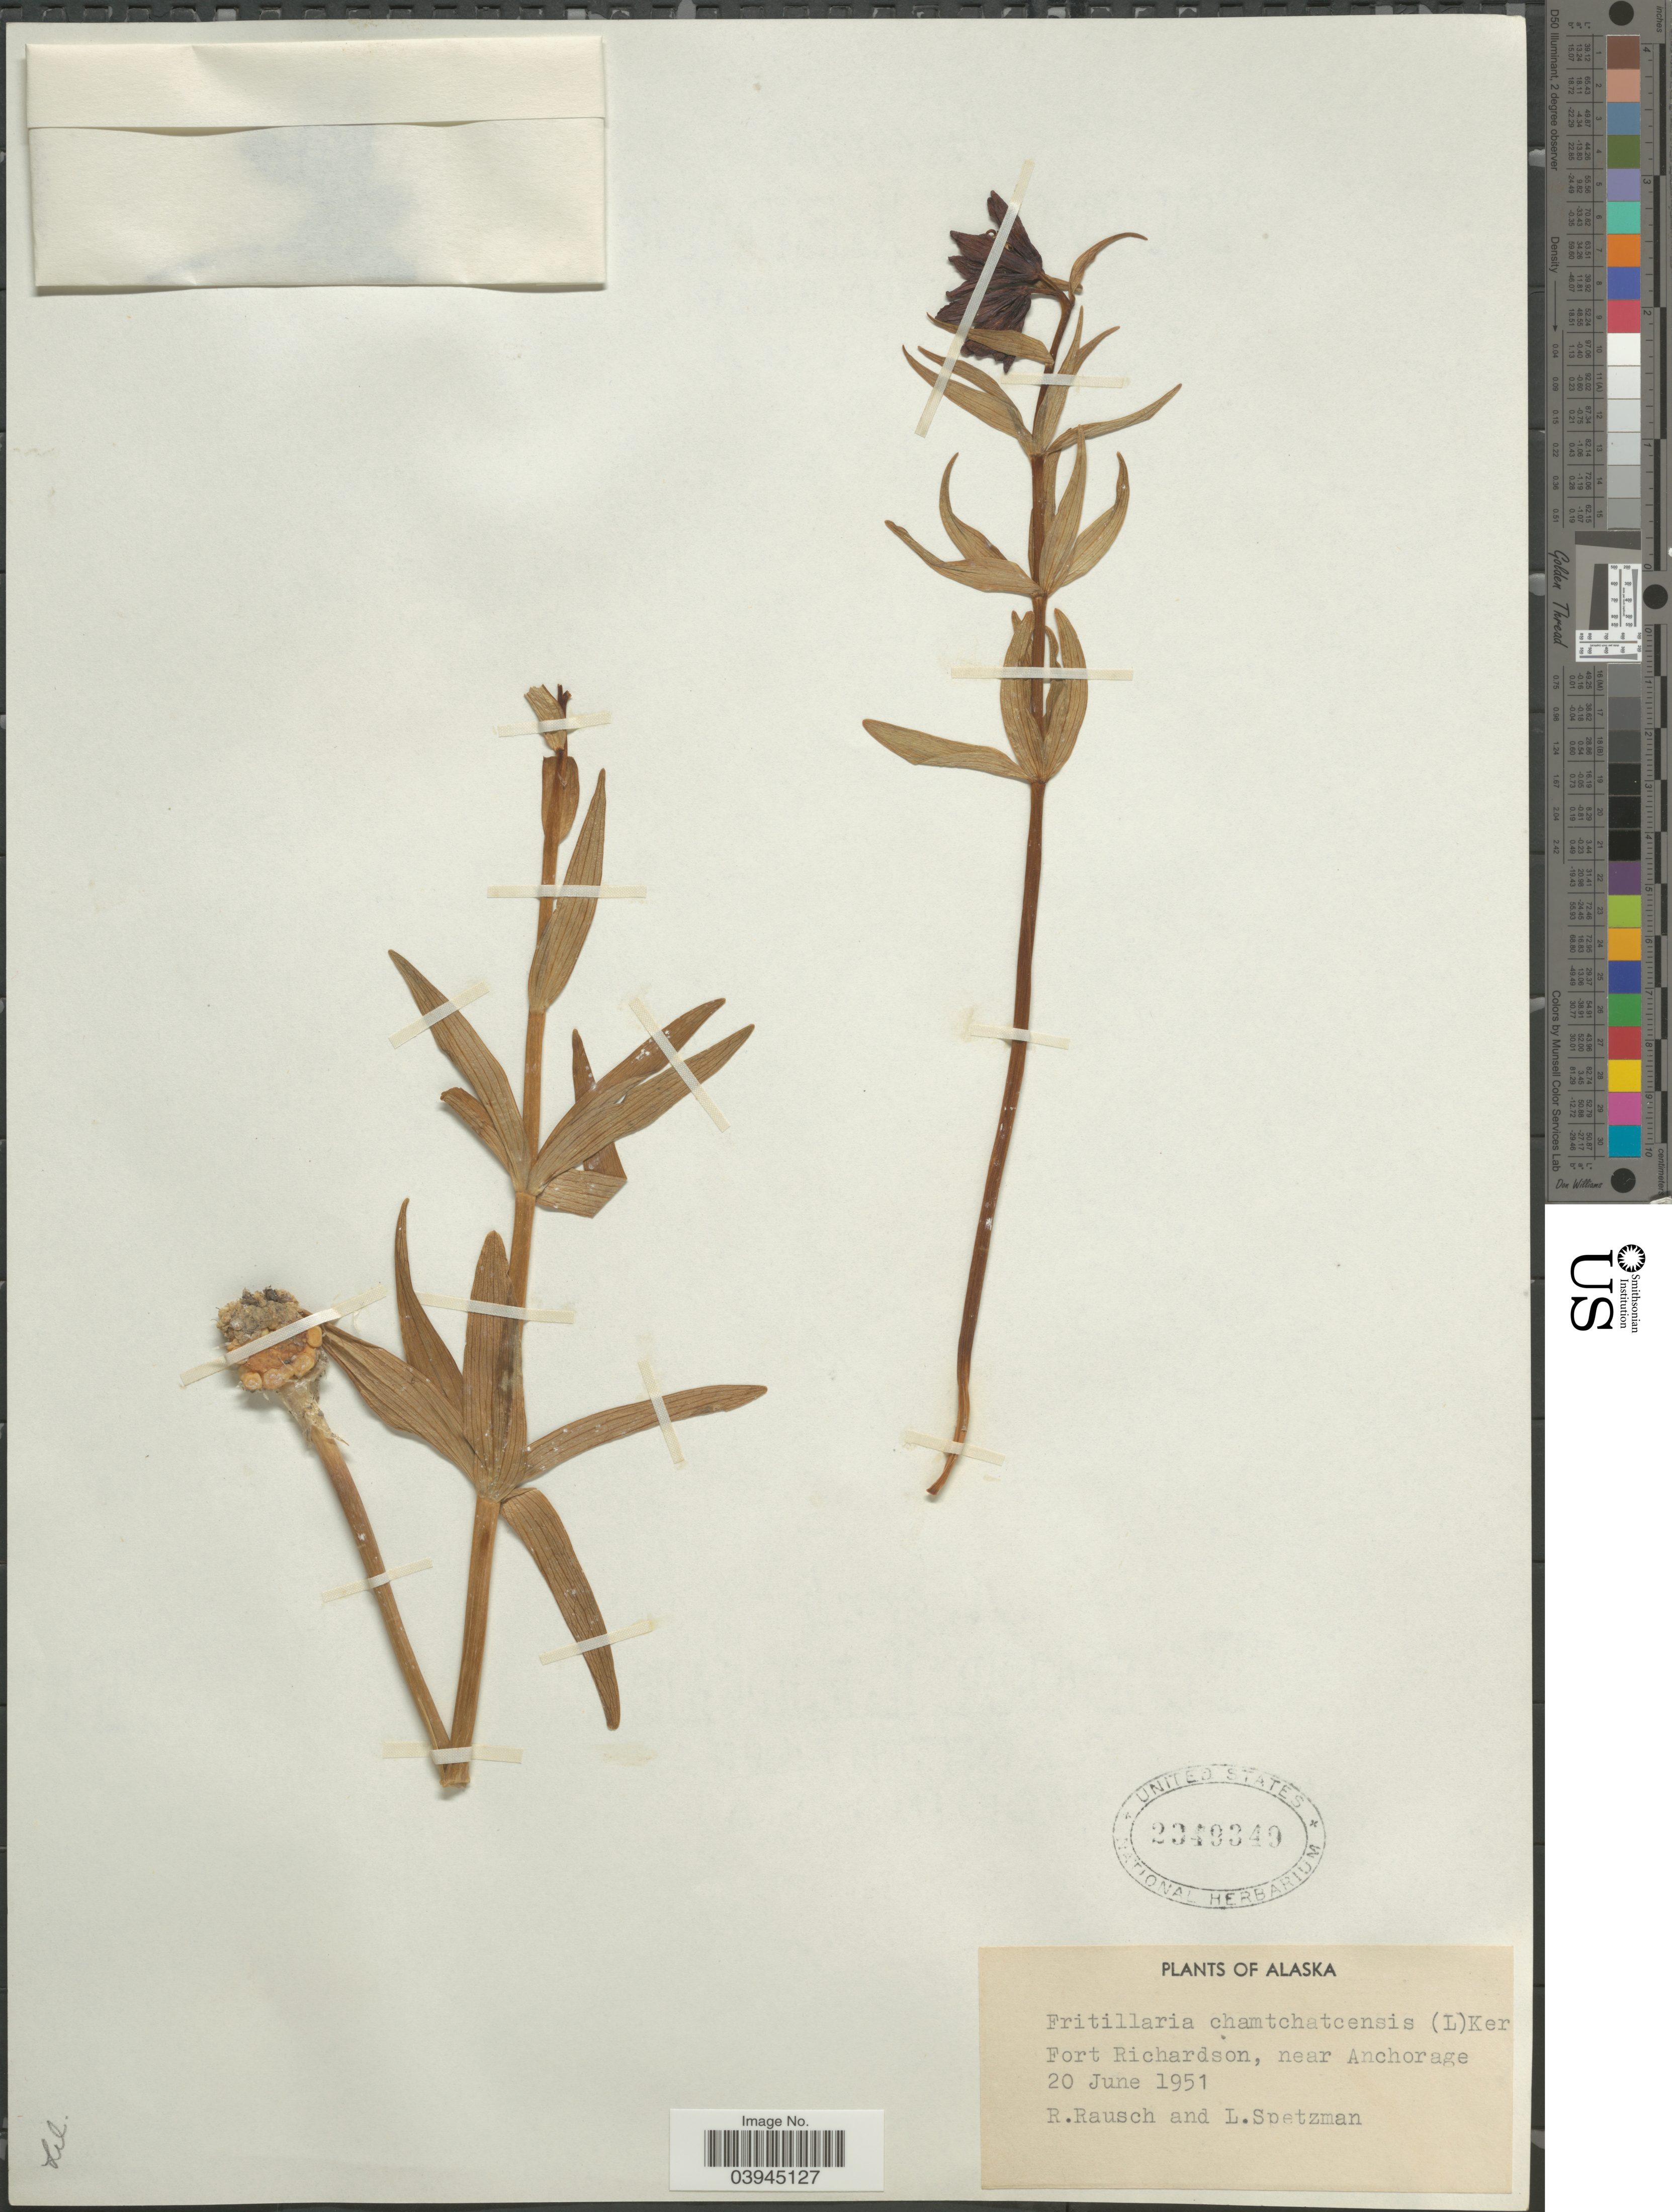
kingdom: Plantae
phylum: Tracheophyta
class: Liliopsida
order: Liliales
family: Liliaceae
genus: Fritillaria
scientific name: Fritillaria camschatcensis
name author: (L.) Ker Gawl.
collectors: R. Rausch & L. Spetzman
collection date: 1951-06-20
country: United States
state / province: Alaska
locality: Fort Richardson, near Anchorage.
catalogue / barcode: US 2949349